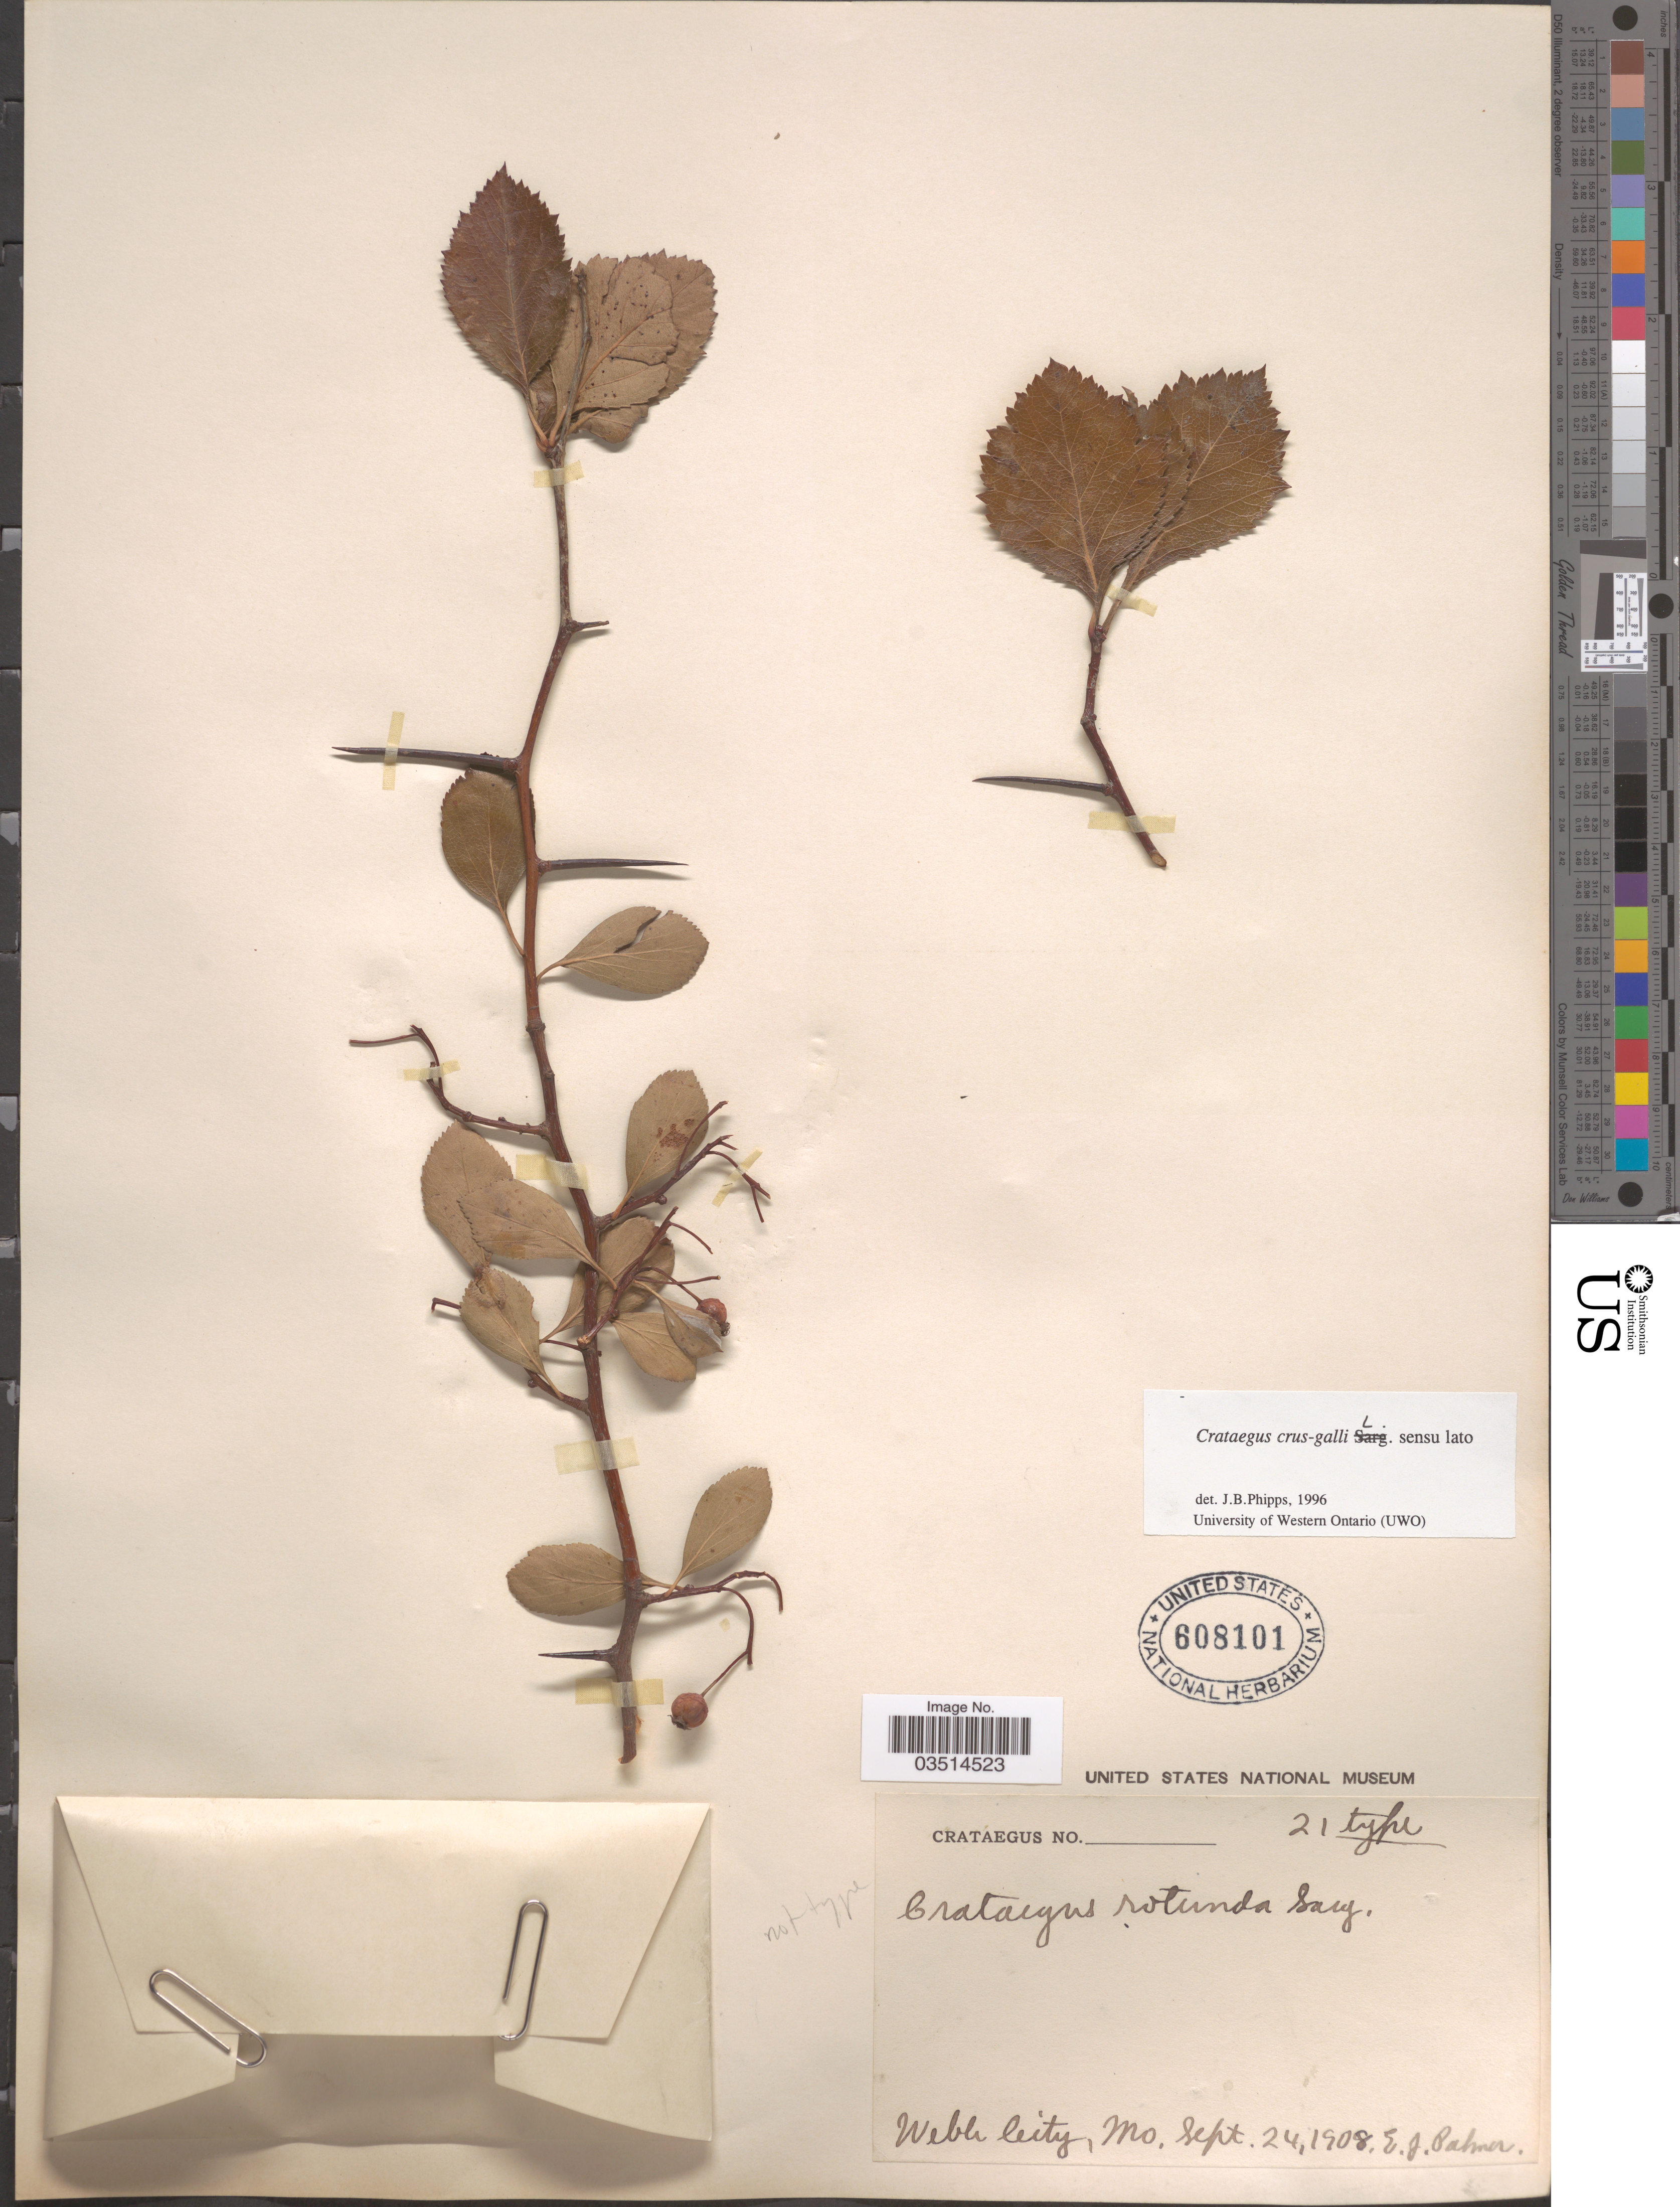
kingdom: Plantae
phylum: Tracheophyta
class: Magnoliopsida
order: Rosales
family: Rosaceae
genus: Crataegus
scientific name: Crataegus crus-galli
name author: L.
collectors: E. J. Palmer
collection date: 1908-09-24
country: United States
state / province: Missouri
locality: Webb City.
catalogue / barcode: US 608101